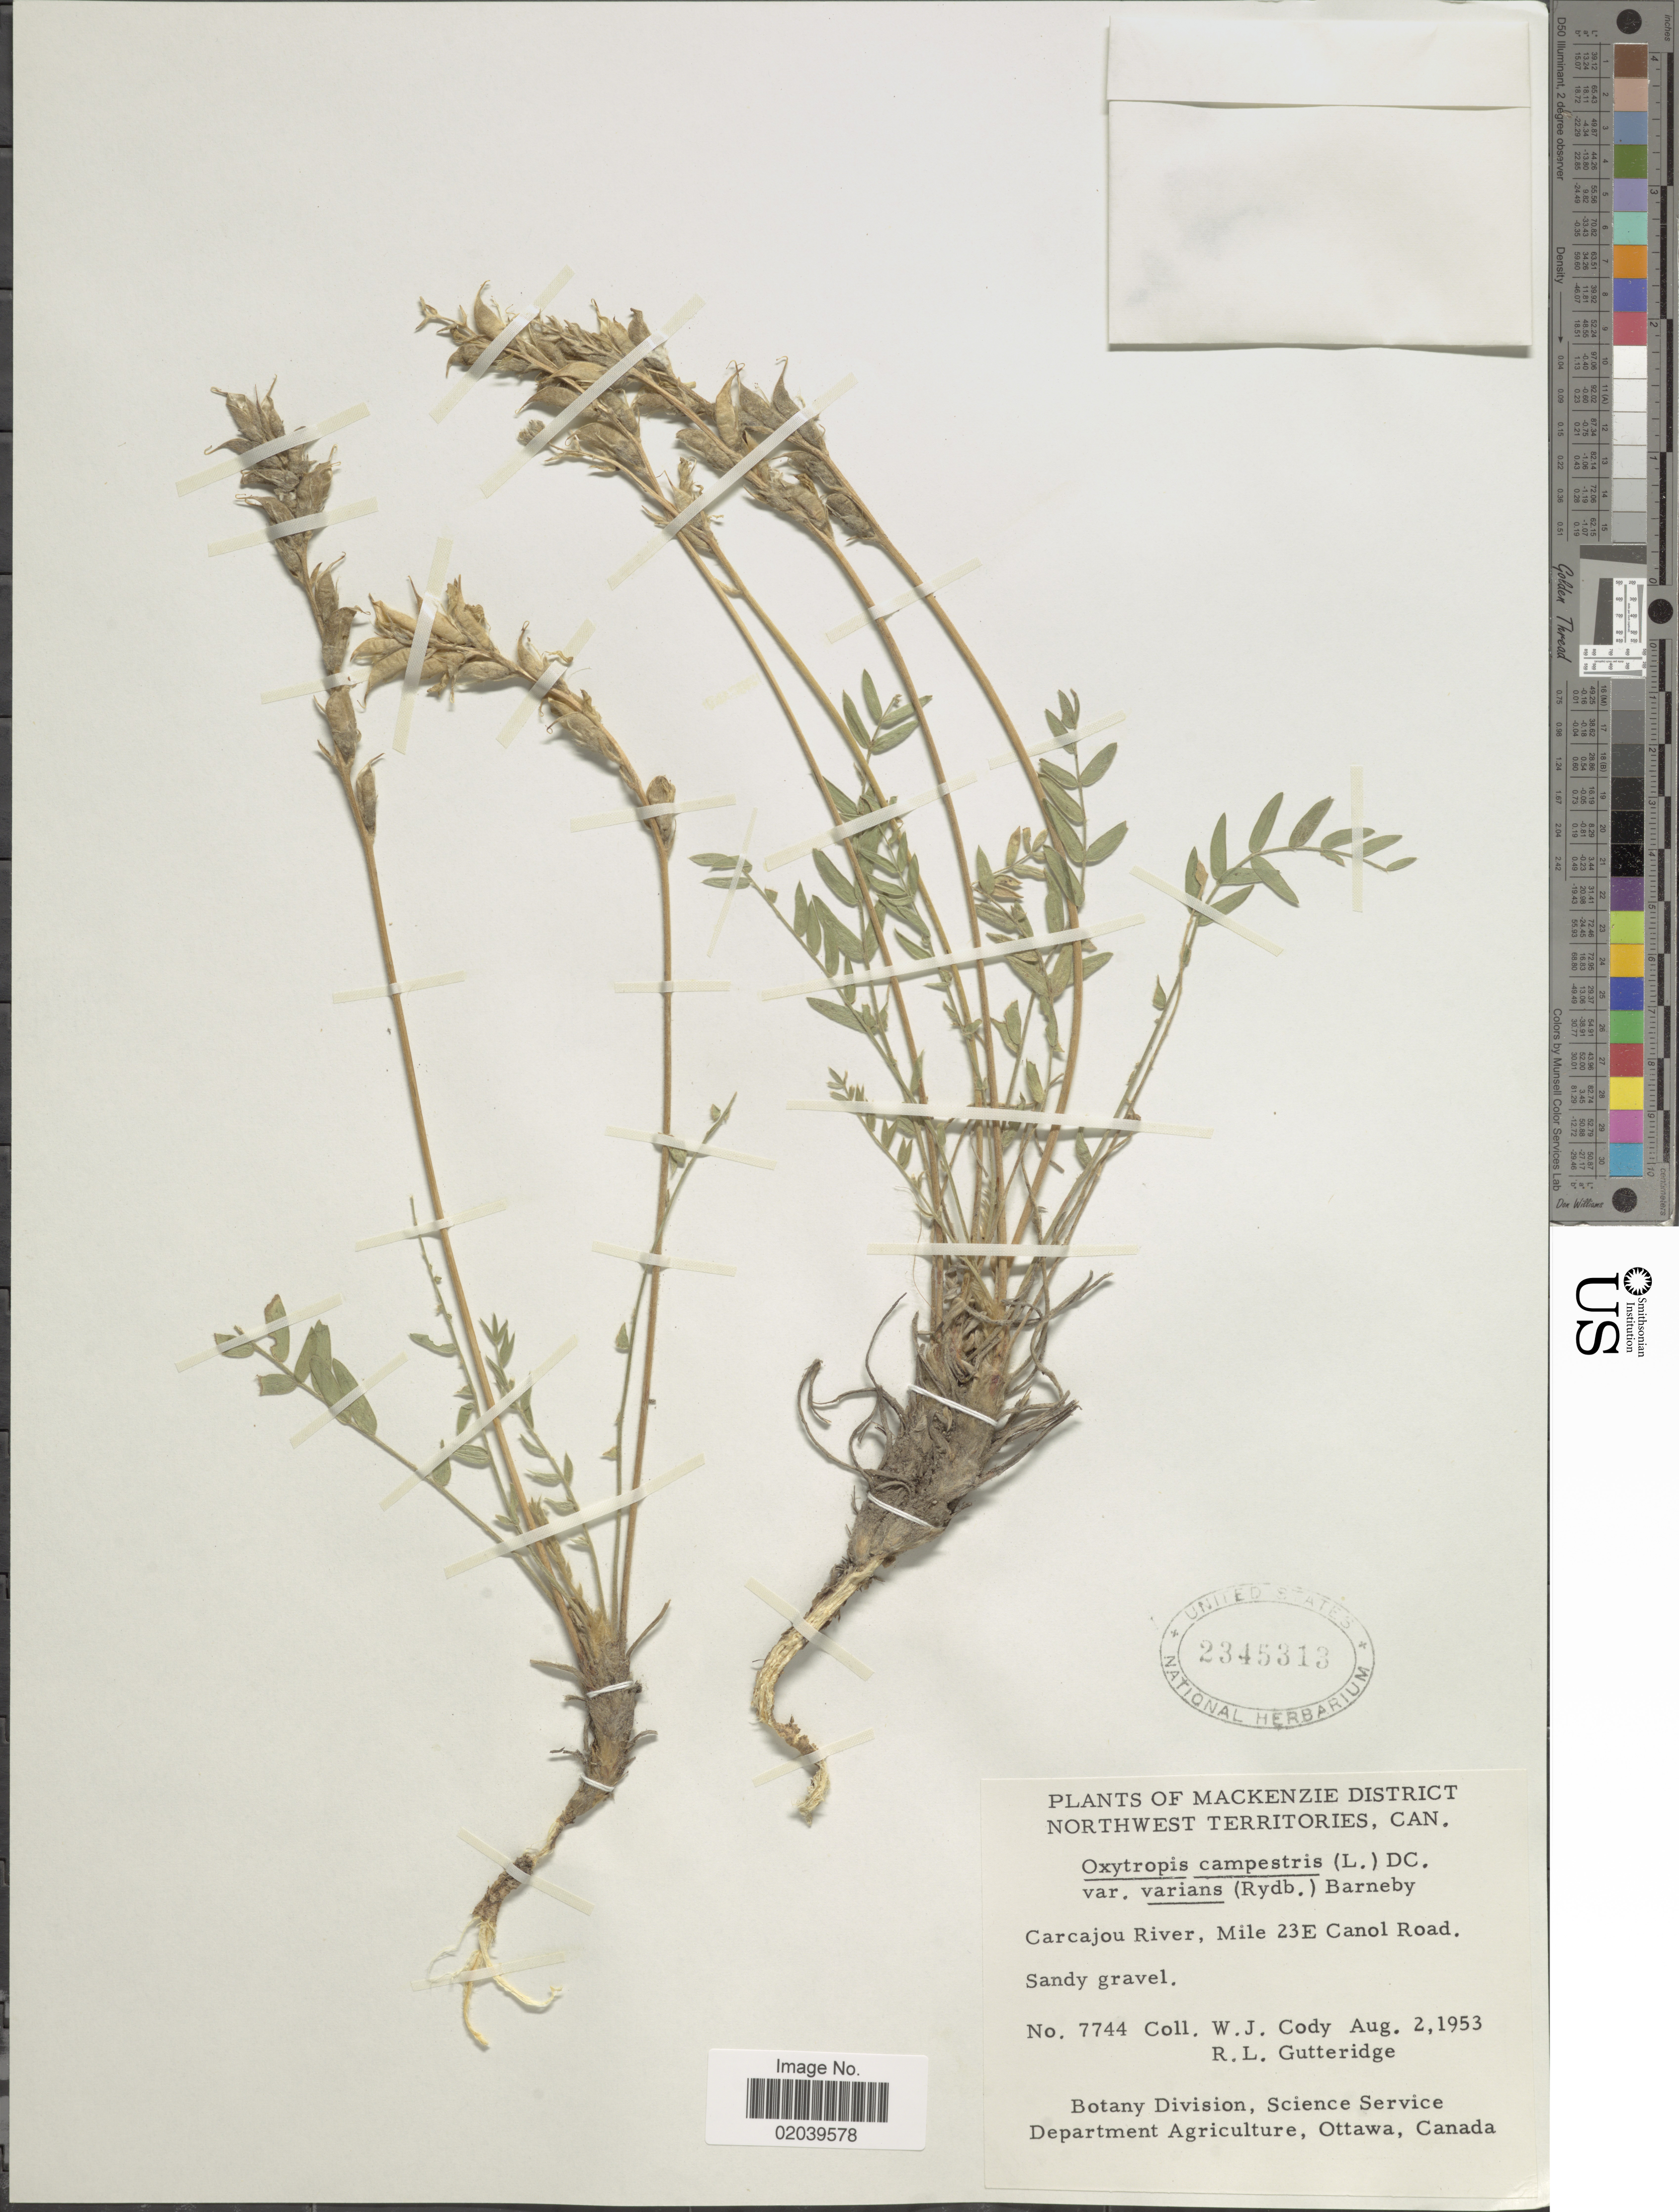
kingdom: Plantae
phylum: Tracheophyta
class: Magnoliopsida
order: Fabales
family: Fabaceae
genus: Oxytropis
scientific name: Oxytropis campestris var. varians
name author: (Rydb.) Barneby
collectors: W. Cody & R. Gutteridge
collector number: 7744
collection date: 1953-08-02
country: Canada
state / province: Northwest Territories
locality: Mackenzie District, Northwest Territories, Can., Carcajou River, Mile 23E Canol Road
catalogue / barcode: US 2345313